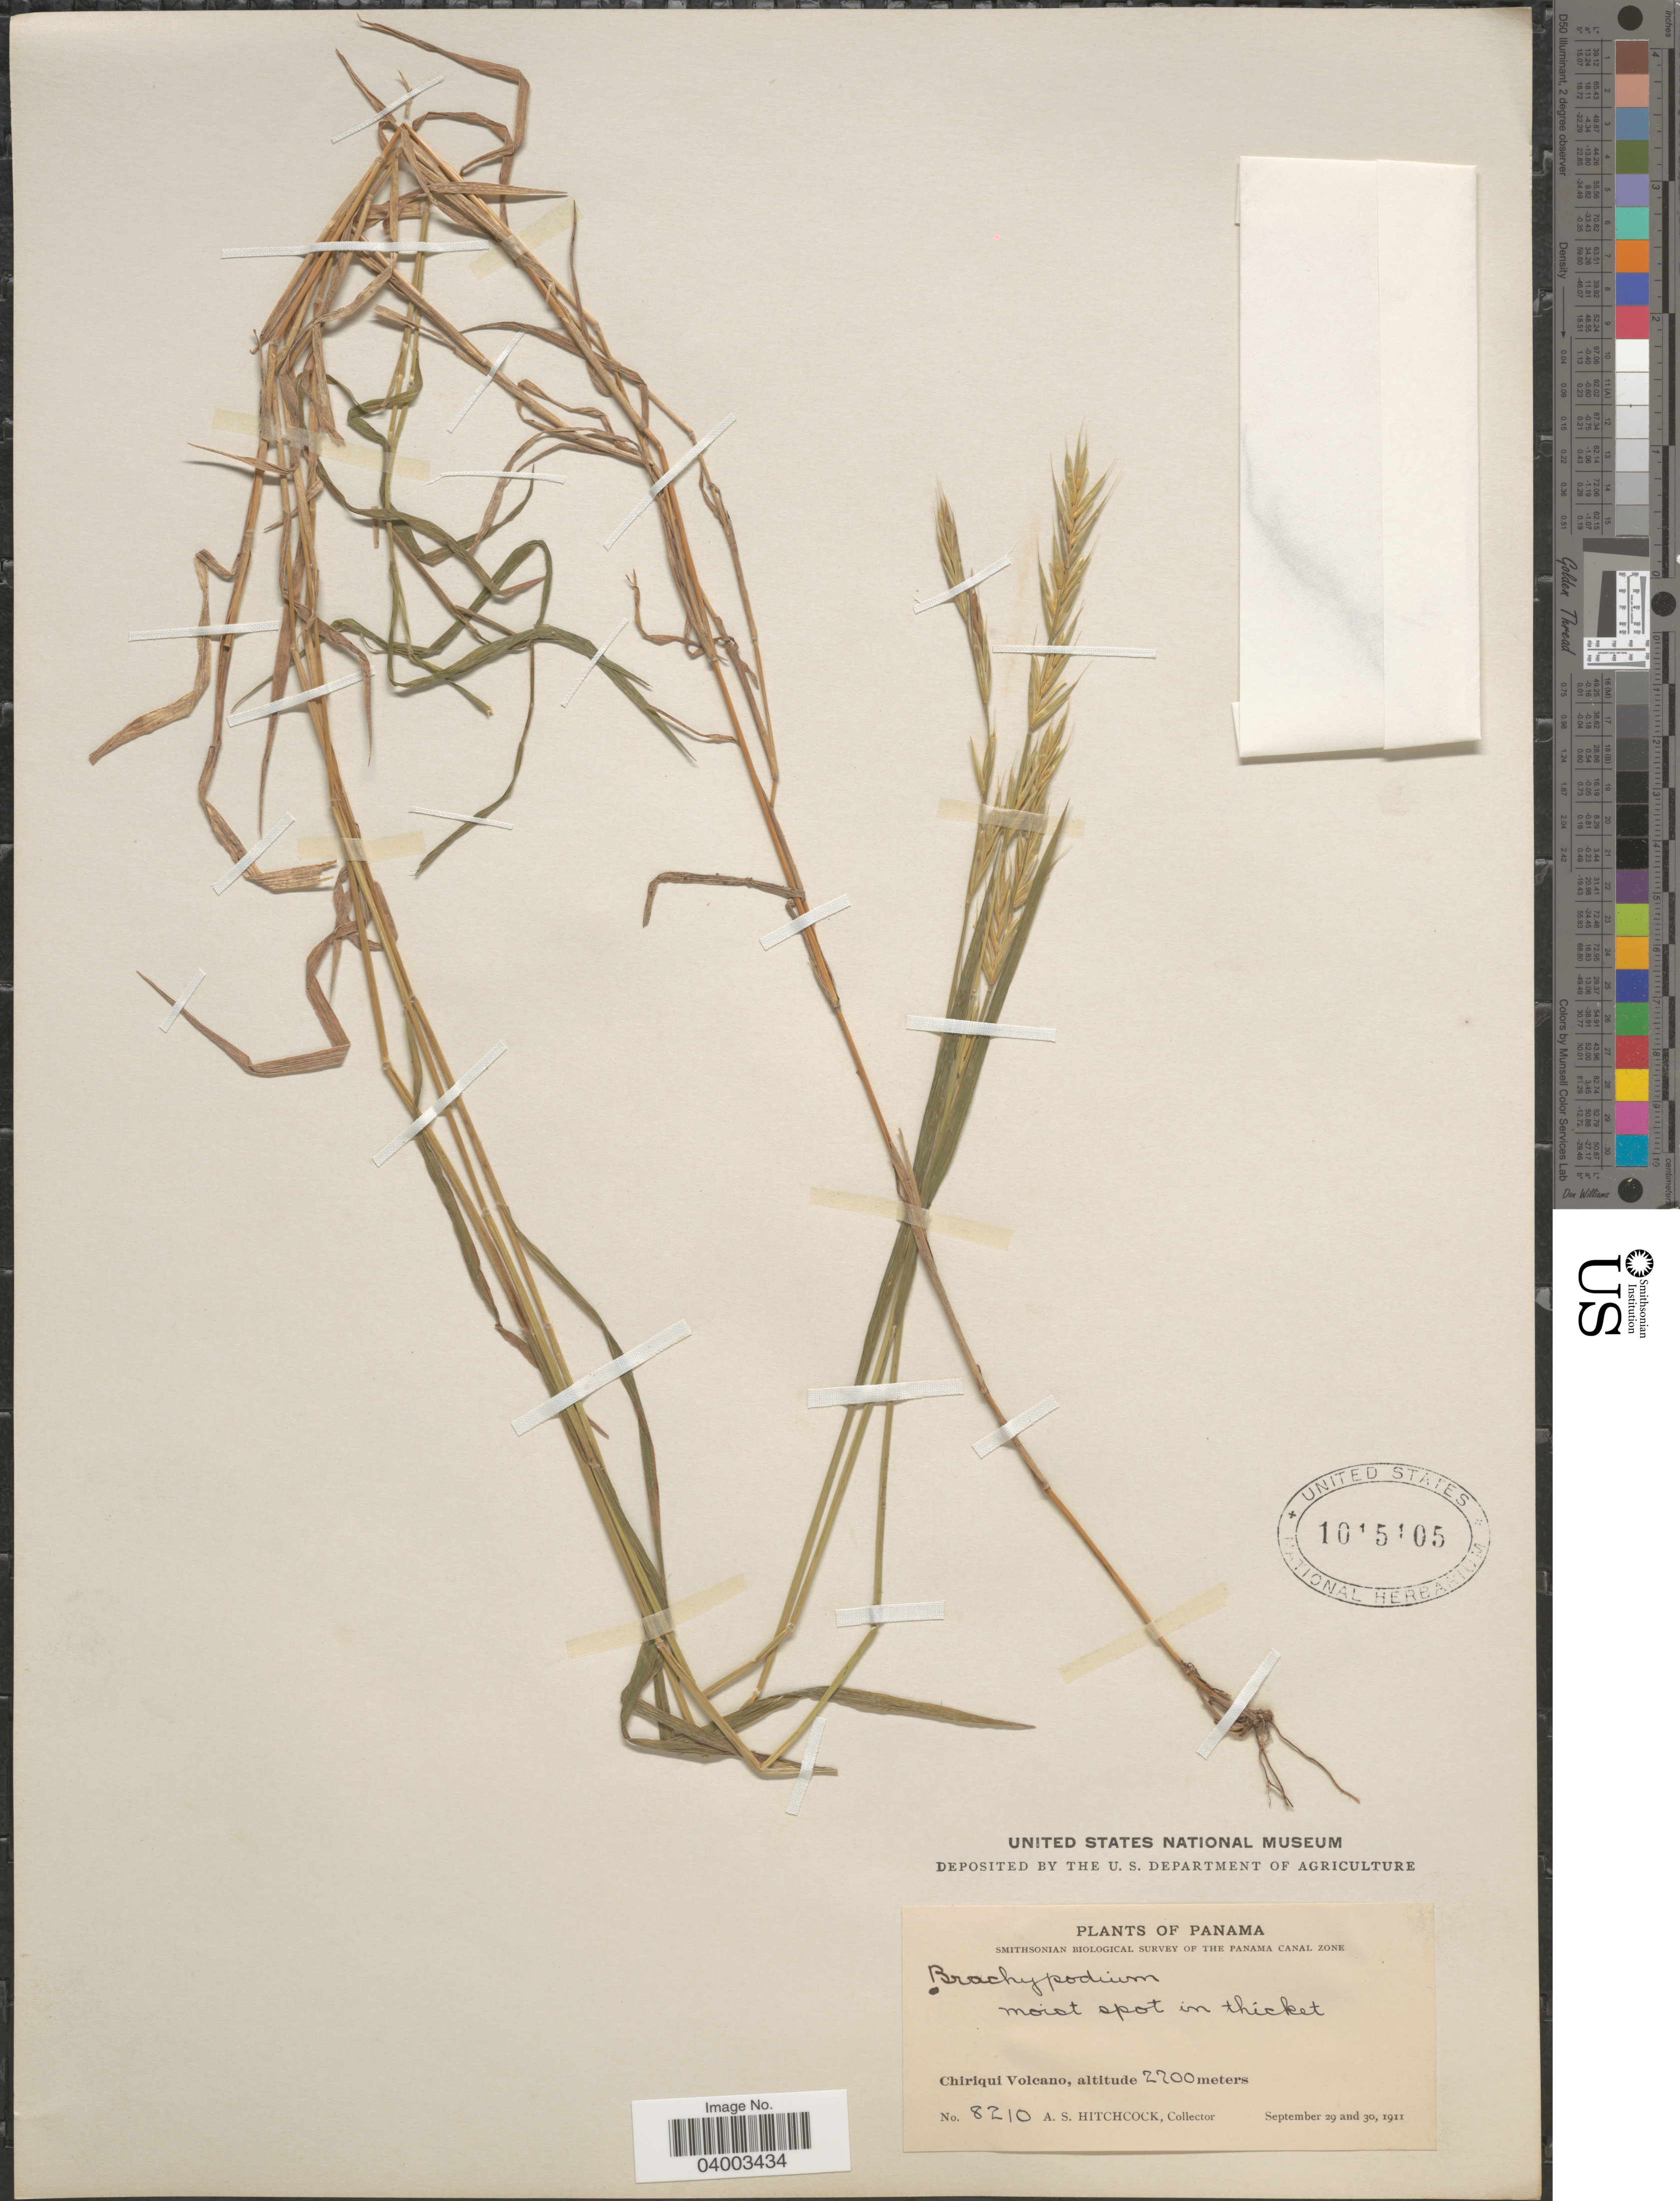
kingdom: Plantae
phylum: Tracheophyta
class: Liliopsida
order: Poales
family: Poaceae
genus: Brachypodium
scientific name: Brachypodium sp.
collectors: A. S. Hitchcock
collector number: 8210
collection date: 1911-09-29/1911-09-30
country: Panama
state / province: Chiriqui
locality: Panama Canal Zone. Chiriqui Volcano.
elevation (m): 2200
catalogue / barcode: US 1015105